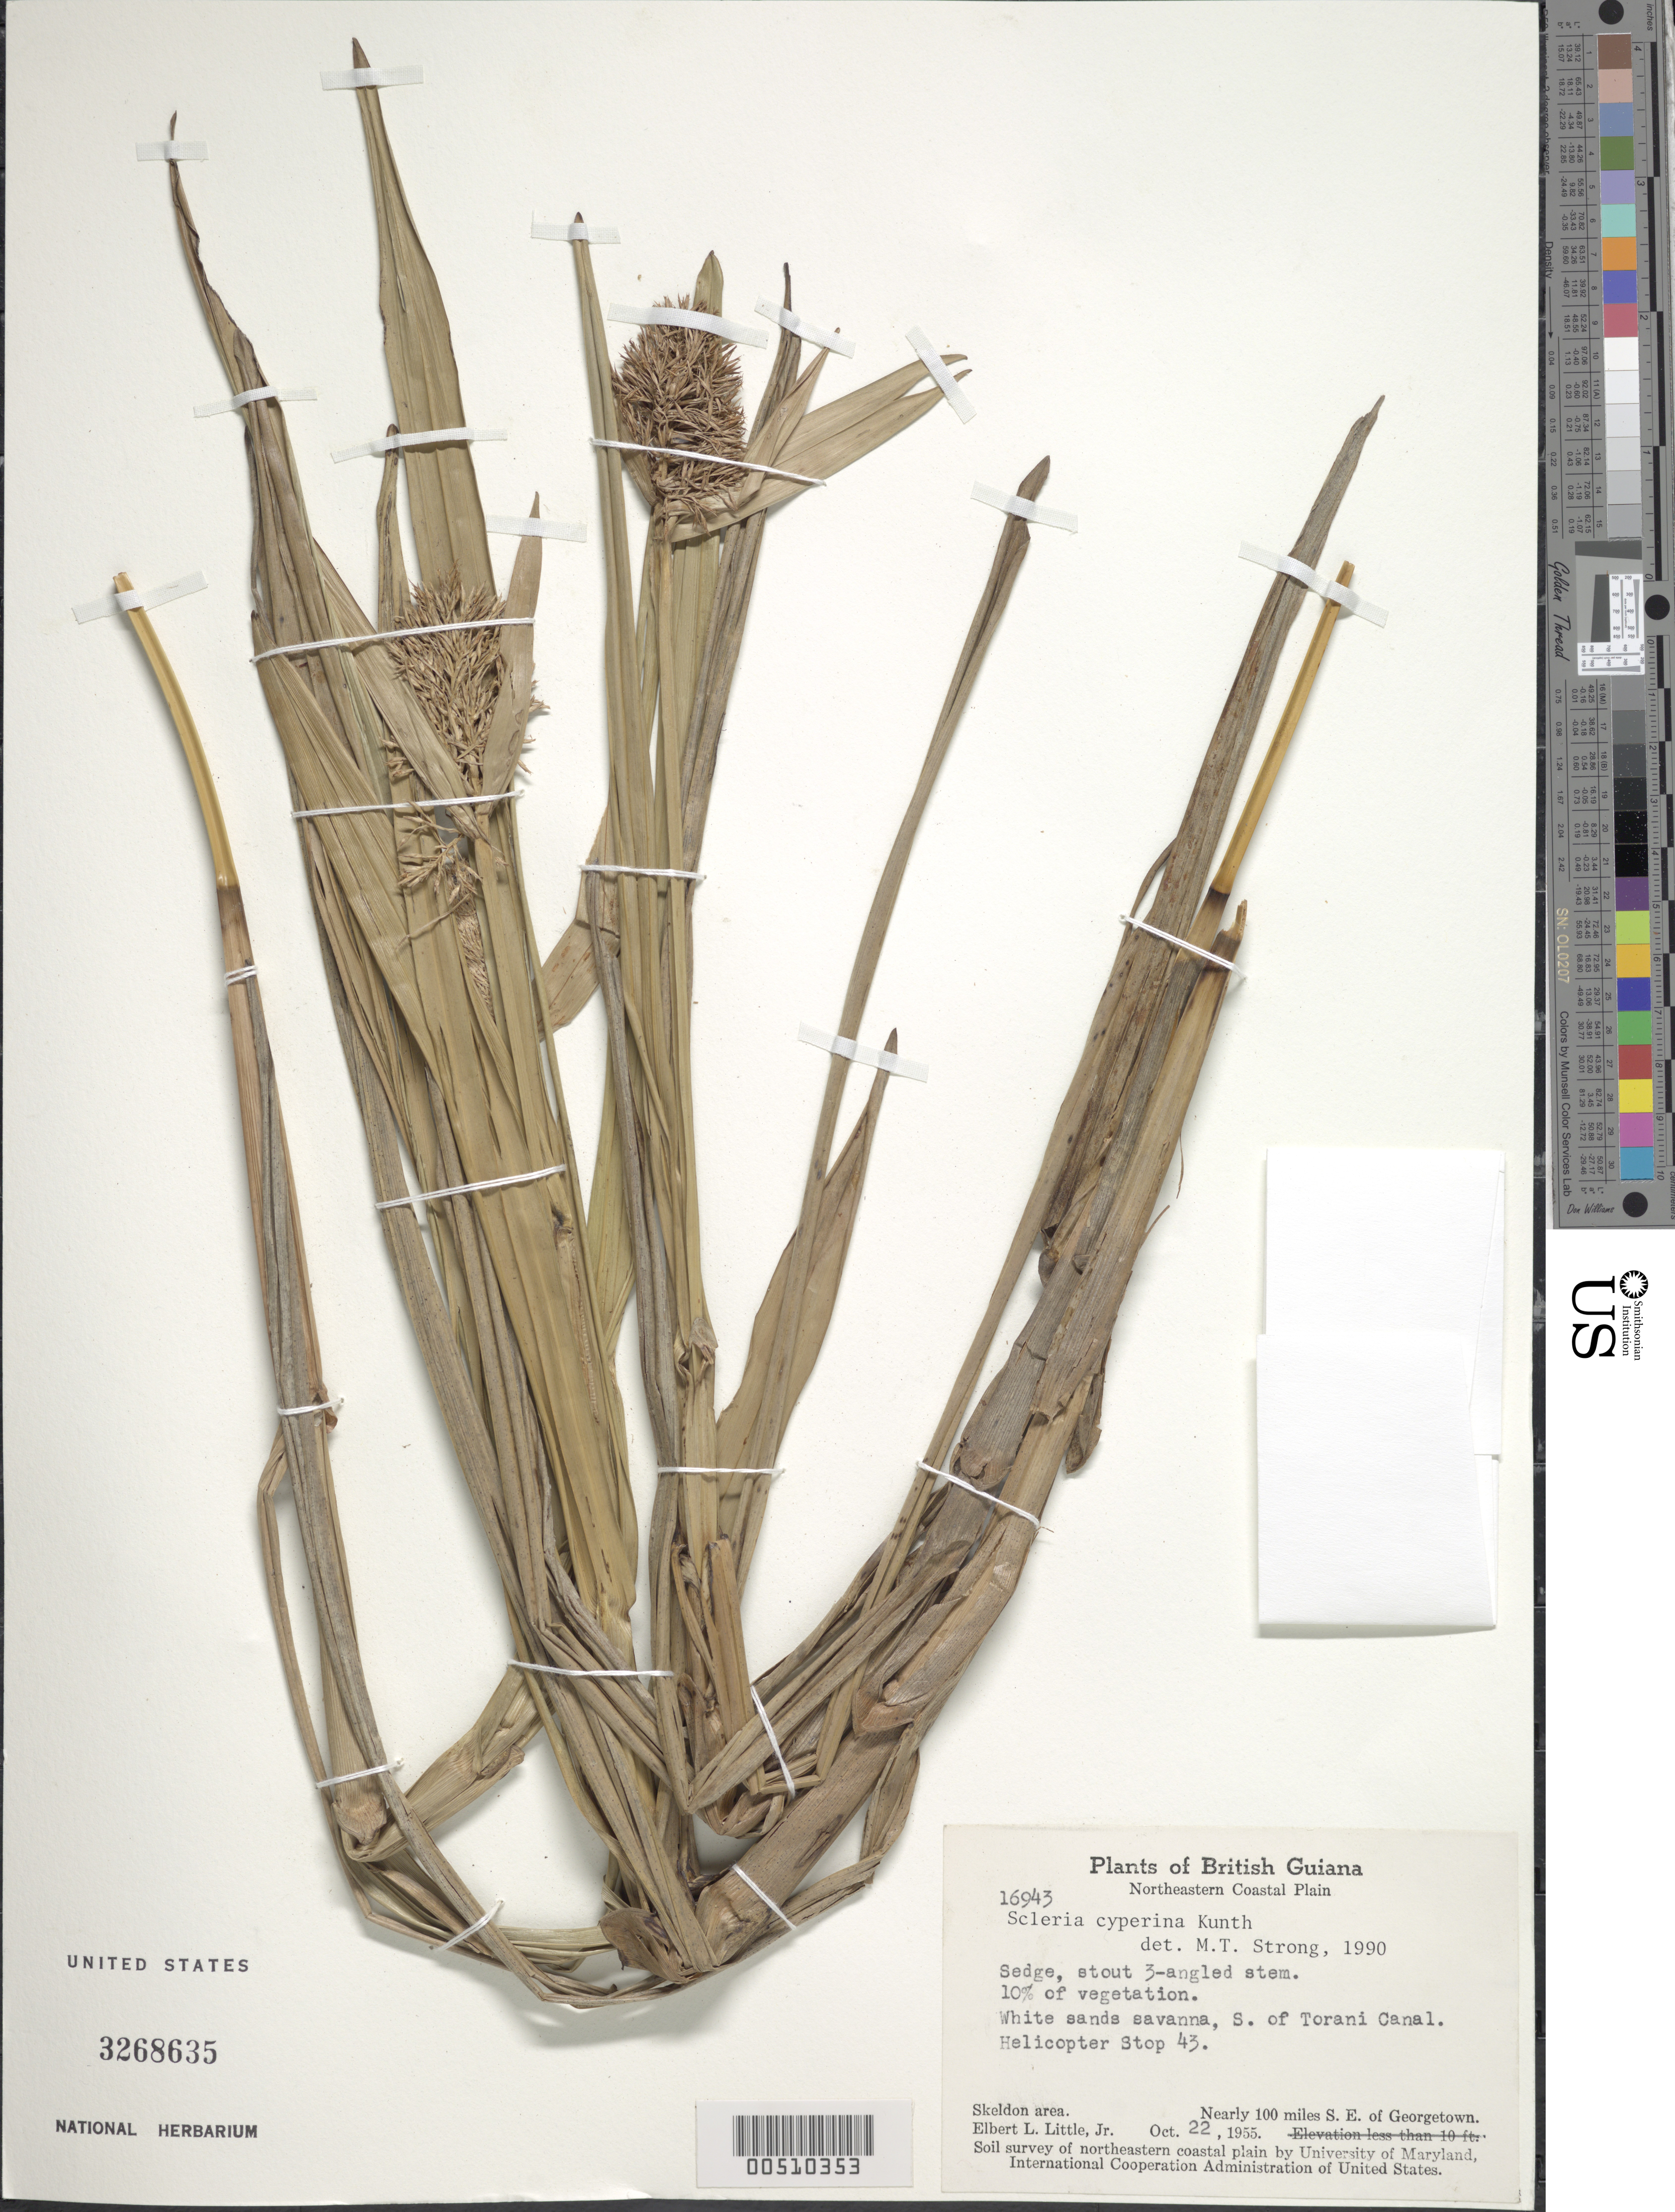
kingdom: Plantae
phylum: Tracheophyta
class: Liliopsida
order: Poales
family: Cyperaceae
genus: Scleria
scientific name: Scleria cyperina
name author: Willd. ex Kunth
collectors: E. L. Little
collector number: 16943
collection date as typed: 22 Oct 1955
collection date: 1955-10-22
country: Guyana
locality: Skeldon area, nearly 100 mi SE of Georgetown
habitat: White sands savanna, S of Torani Canal. Helicopter Stop 43.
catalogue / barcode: US 3268635